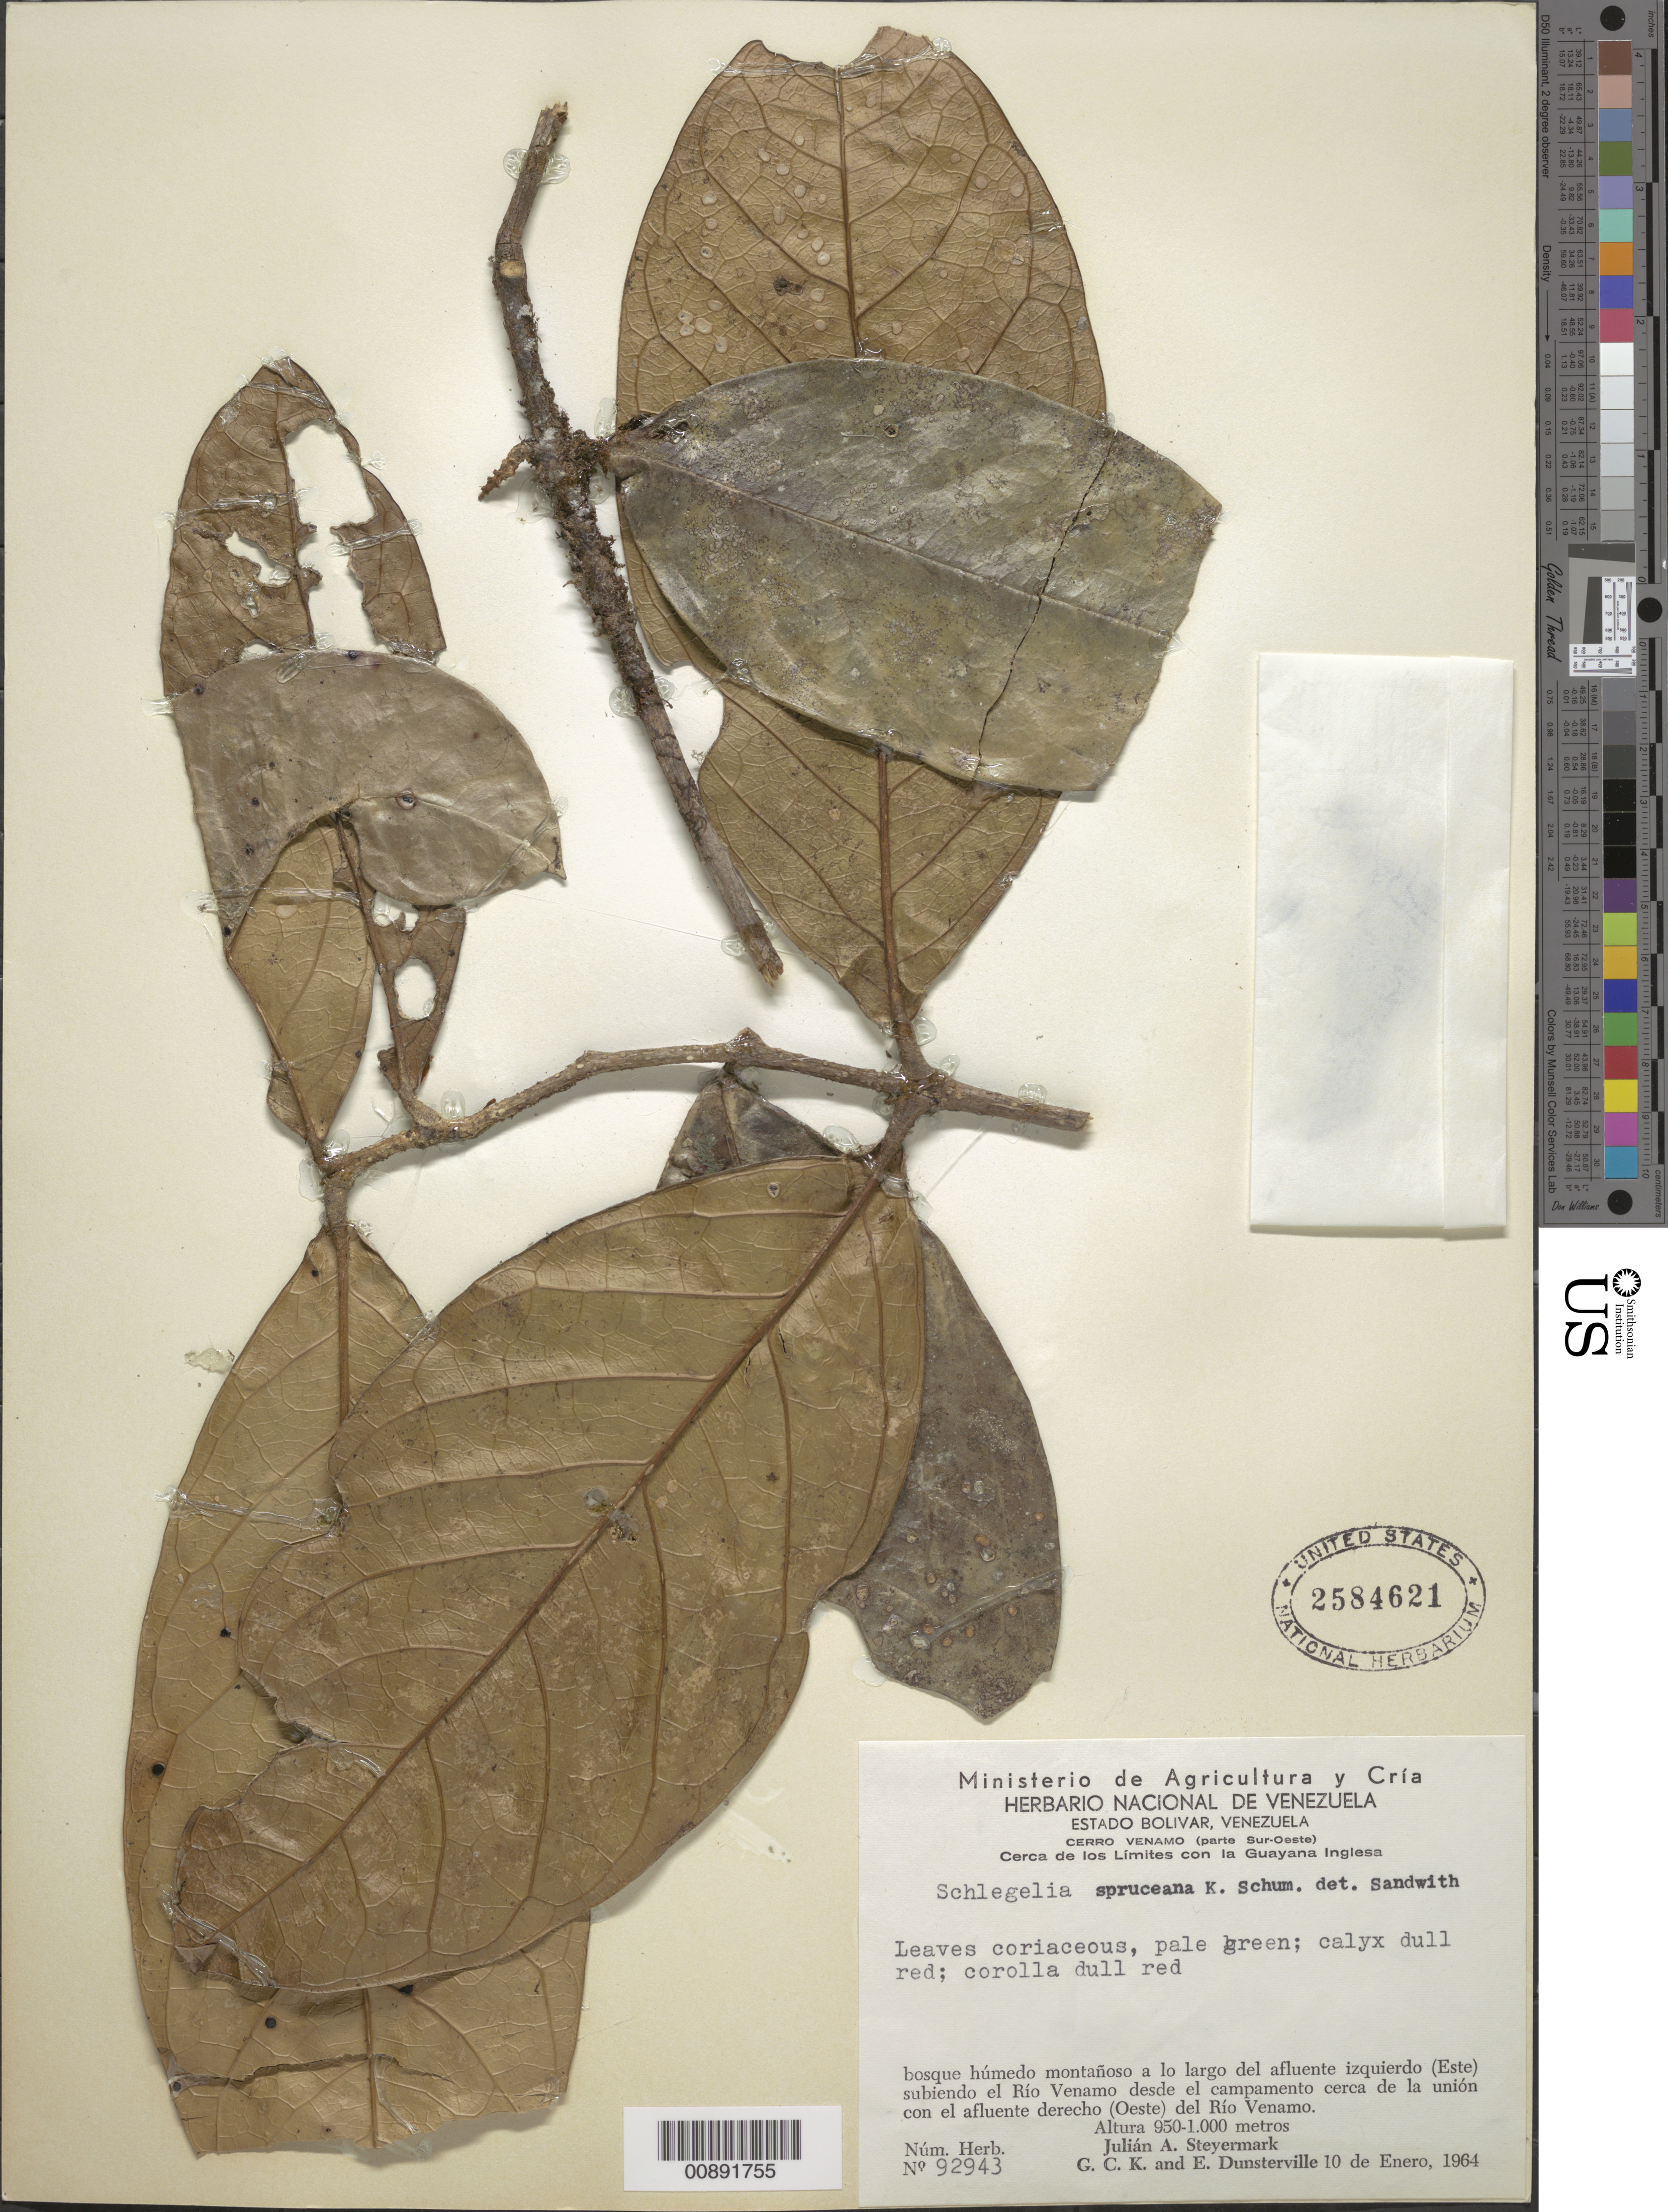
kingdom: Plantae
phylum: Tracheophyta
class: Magnoliopsida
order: Lamiales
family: Schlegeliaceae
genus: Schlegelia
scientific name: Schlegelia spruceana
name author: Bureau & K. Schum.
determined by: Sandwith, N. Y.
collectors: J. Steyermark, G. C. K. Dunsterville & E. Dunsterville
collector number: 92943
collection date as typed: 10-Jan-64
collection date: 1964-01-10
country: Venezuela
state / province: Bolívar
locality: Cerro Venamo, desde el campamento creca de la union con ele afluente derecho (Oeste) del Río Venamo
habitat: Bosque humedo montanoso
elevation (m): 950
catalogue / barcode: US 2584621